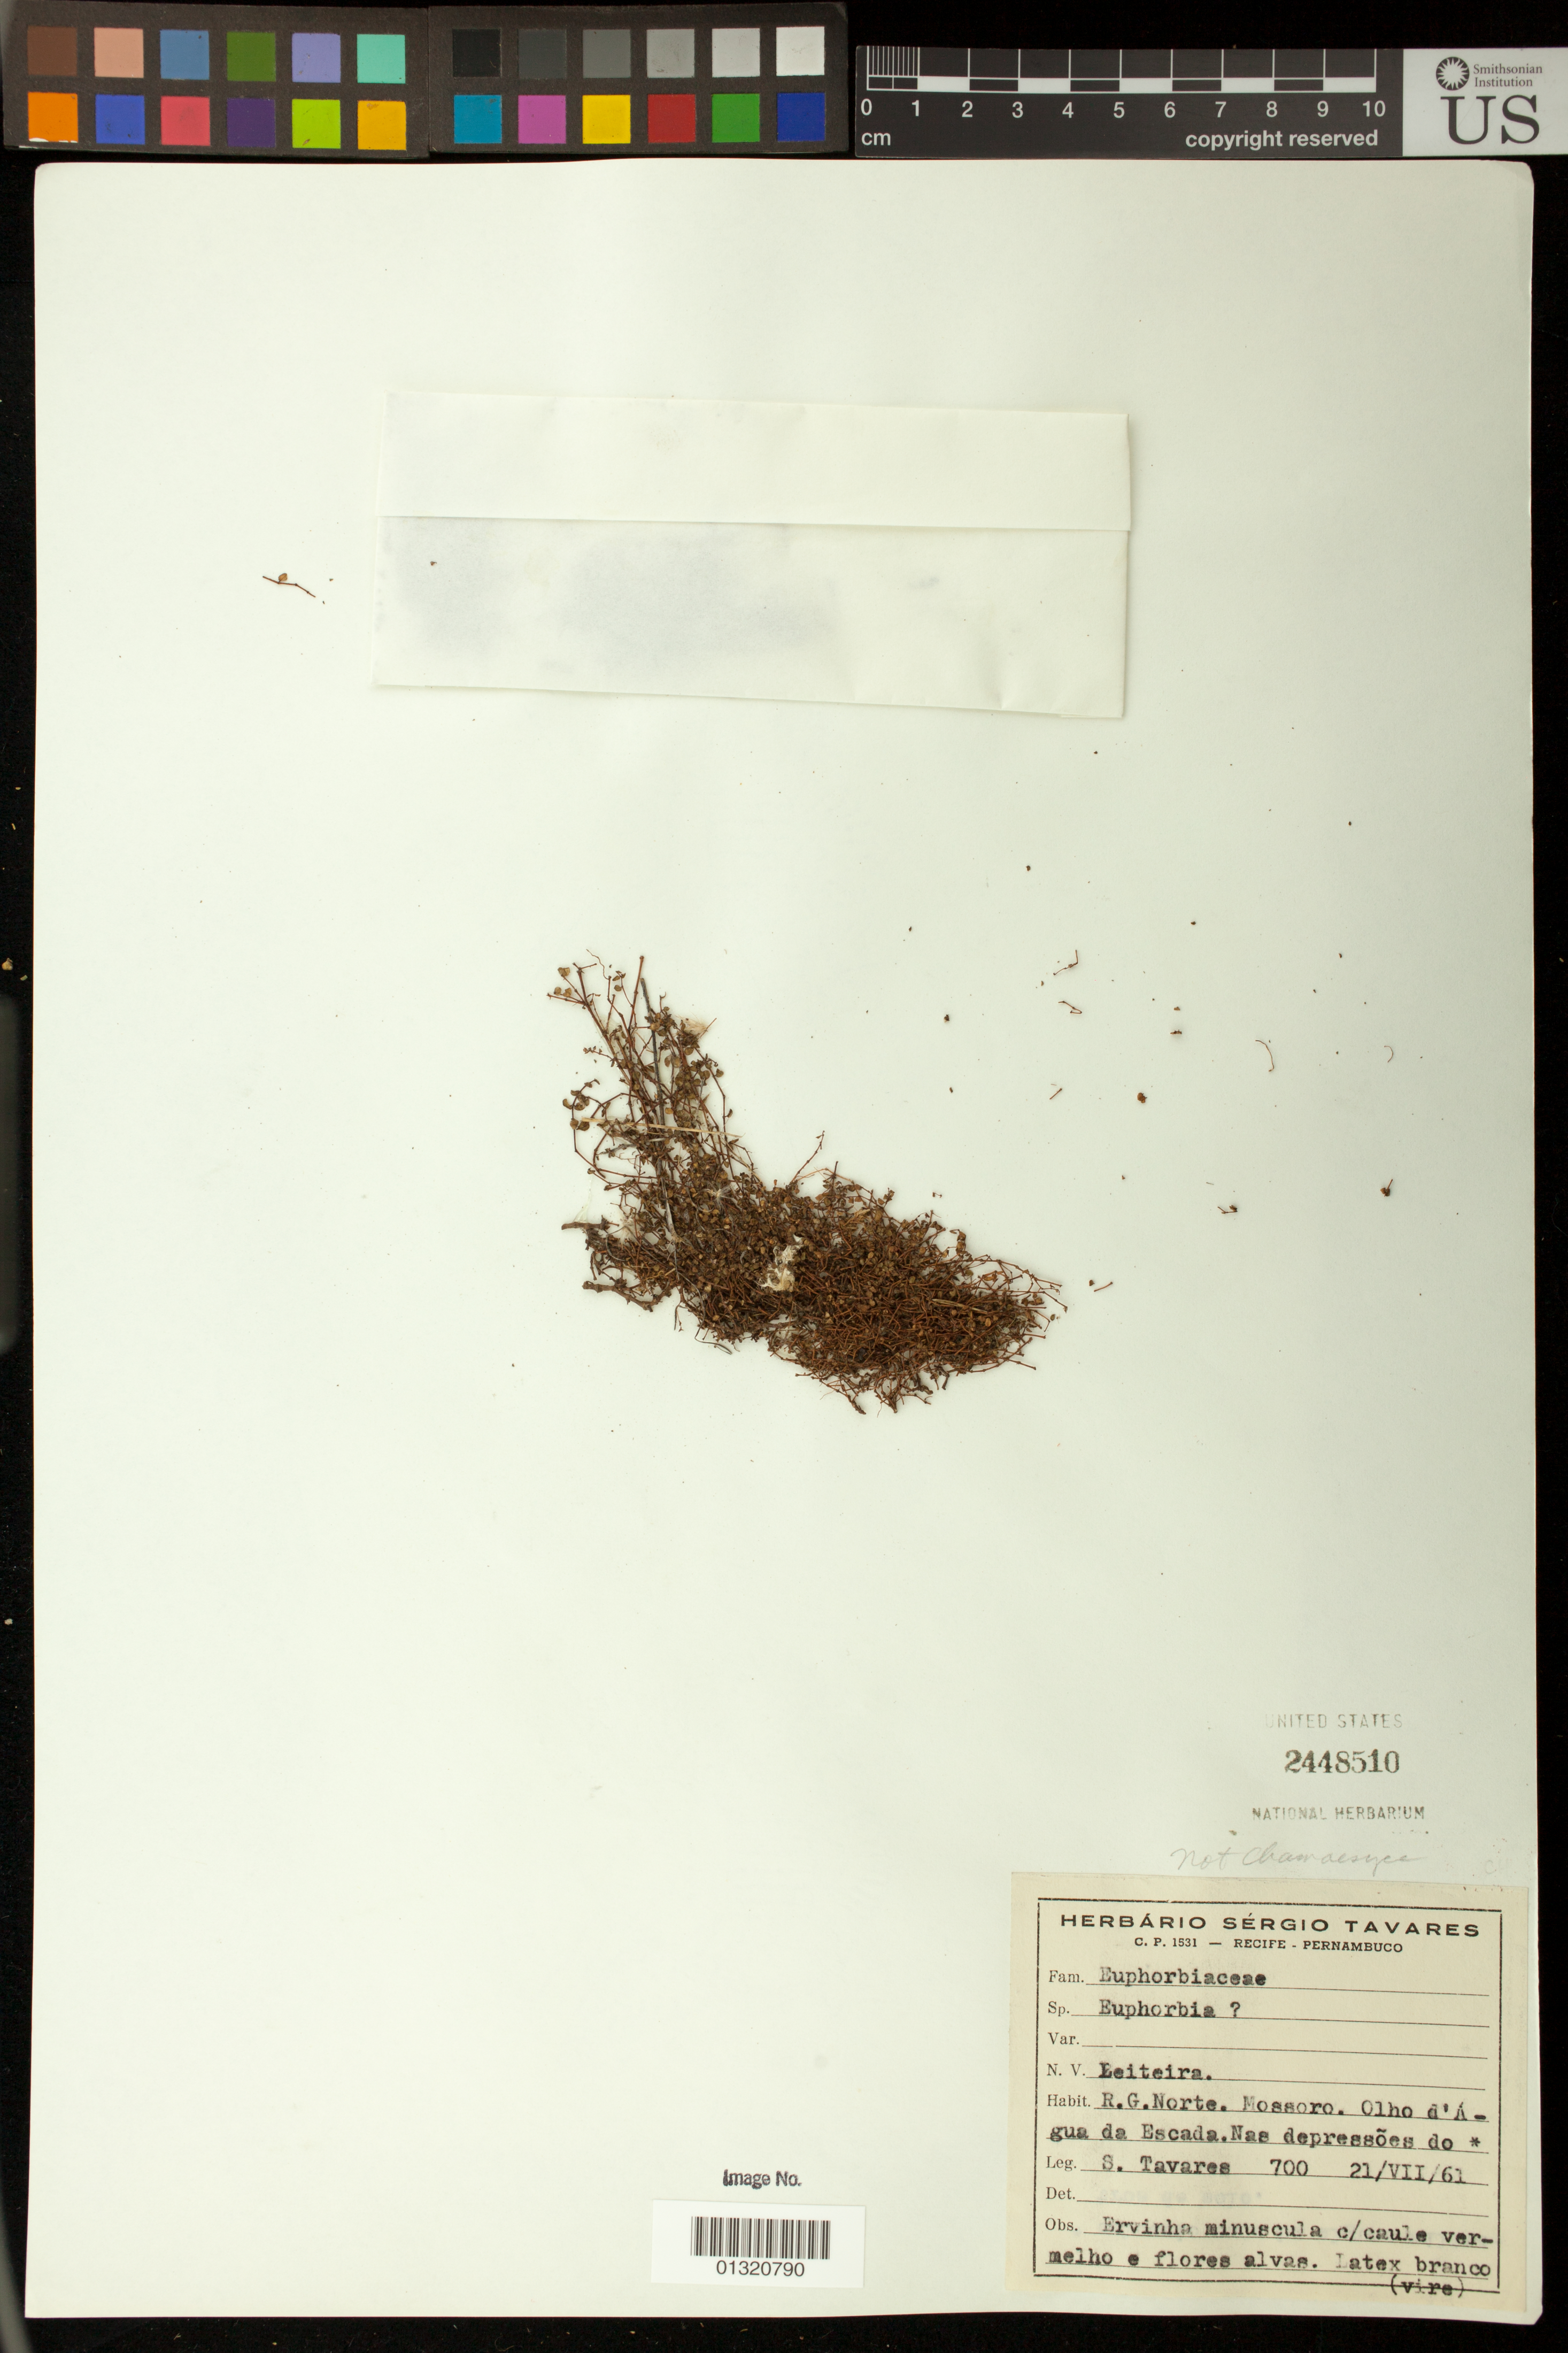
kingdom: Plantae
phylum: Tracheophyta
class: Magnoliopsida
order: Malpighiales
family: Euphorbiaceae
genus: Euphorbia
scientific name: Euphorbia sp.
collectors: S. Tavares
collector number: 700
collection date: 1961-07-21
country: Brazil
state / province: Rio Grande do Norte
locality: Mossoro. Olho d'Agua da Escada.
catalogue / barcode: US 2448510